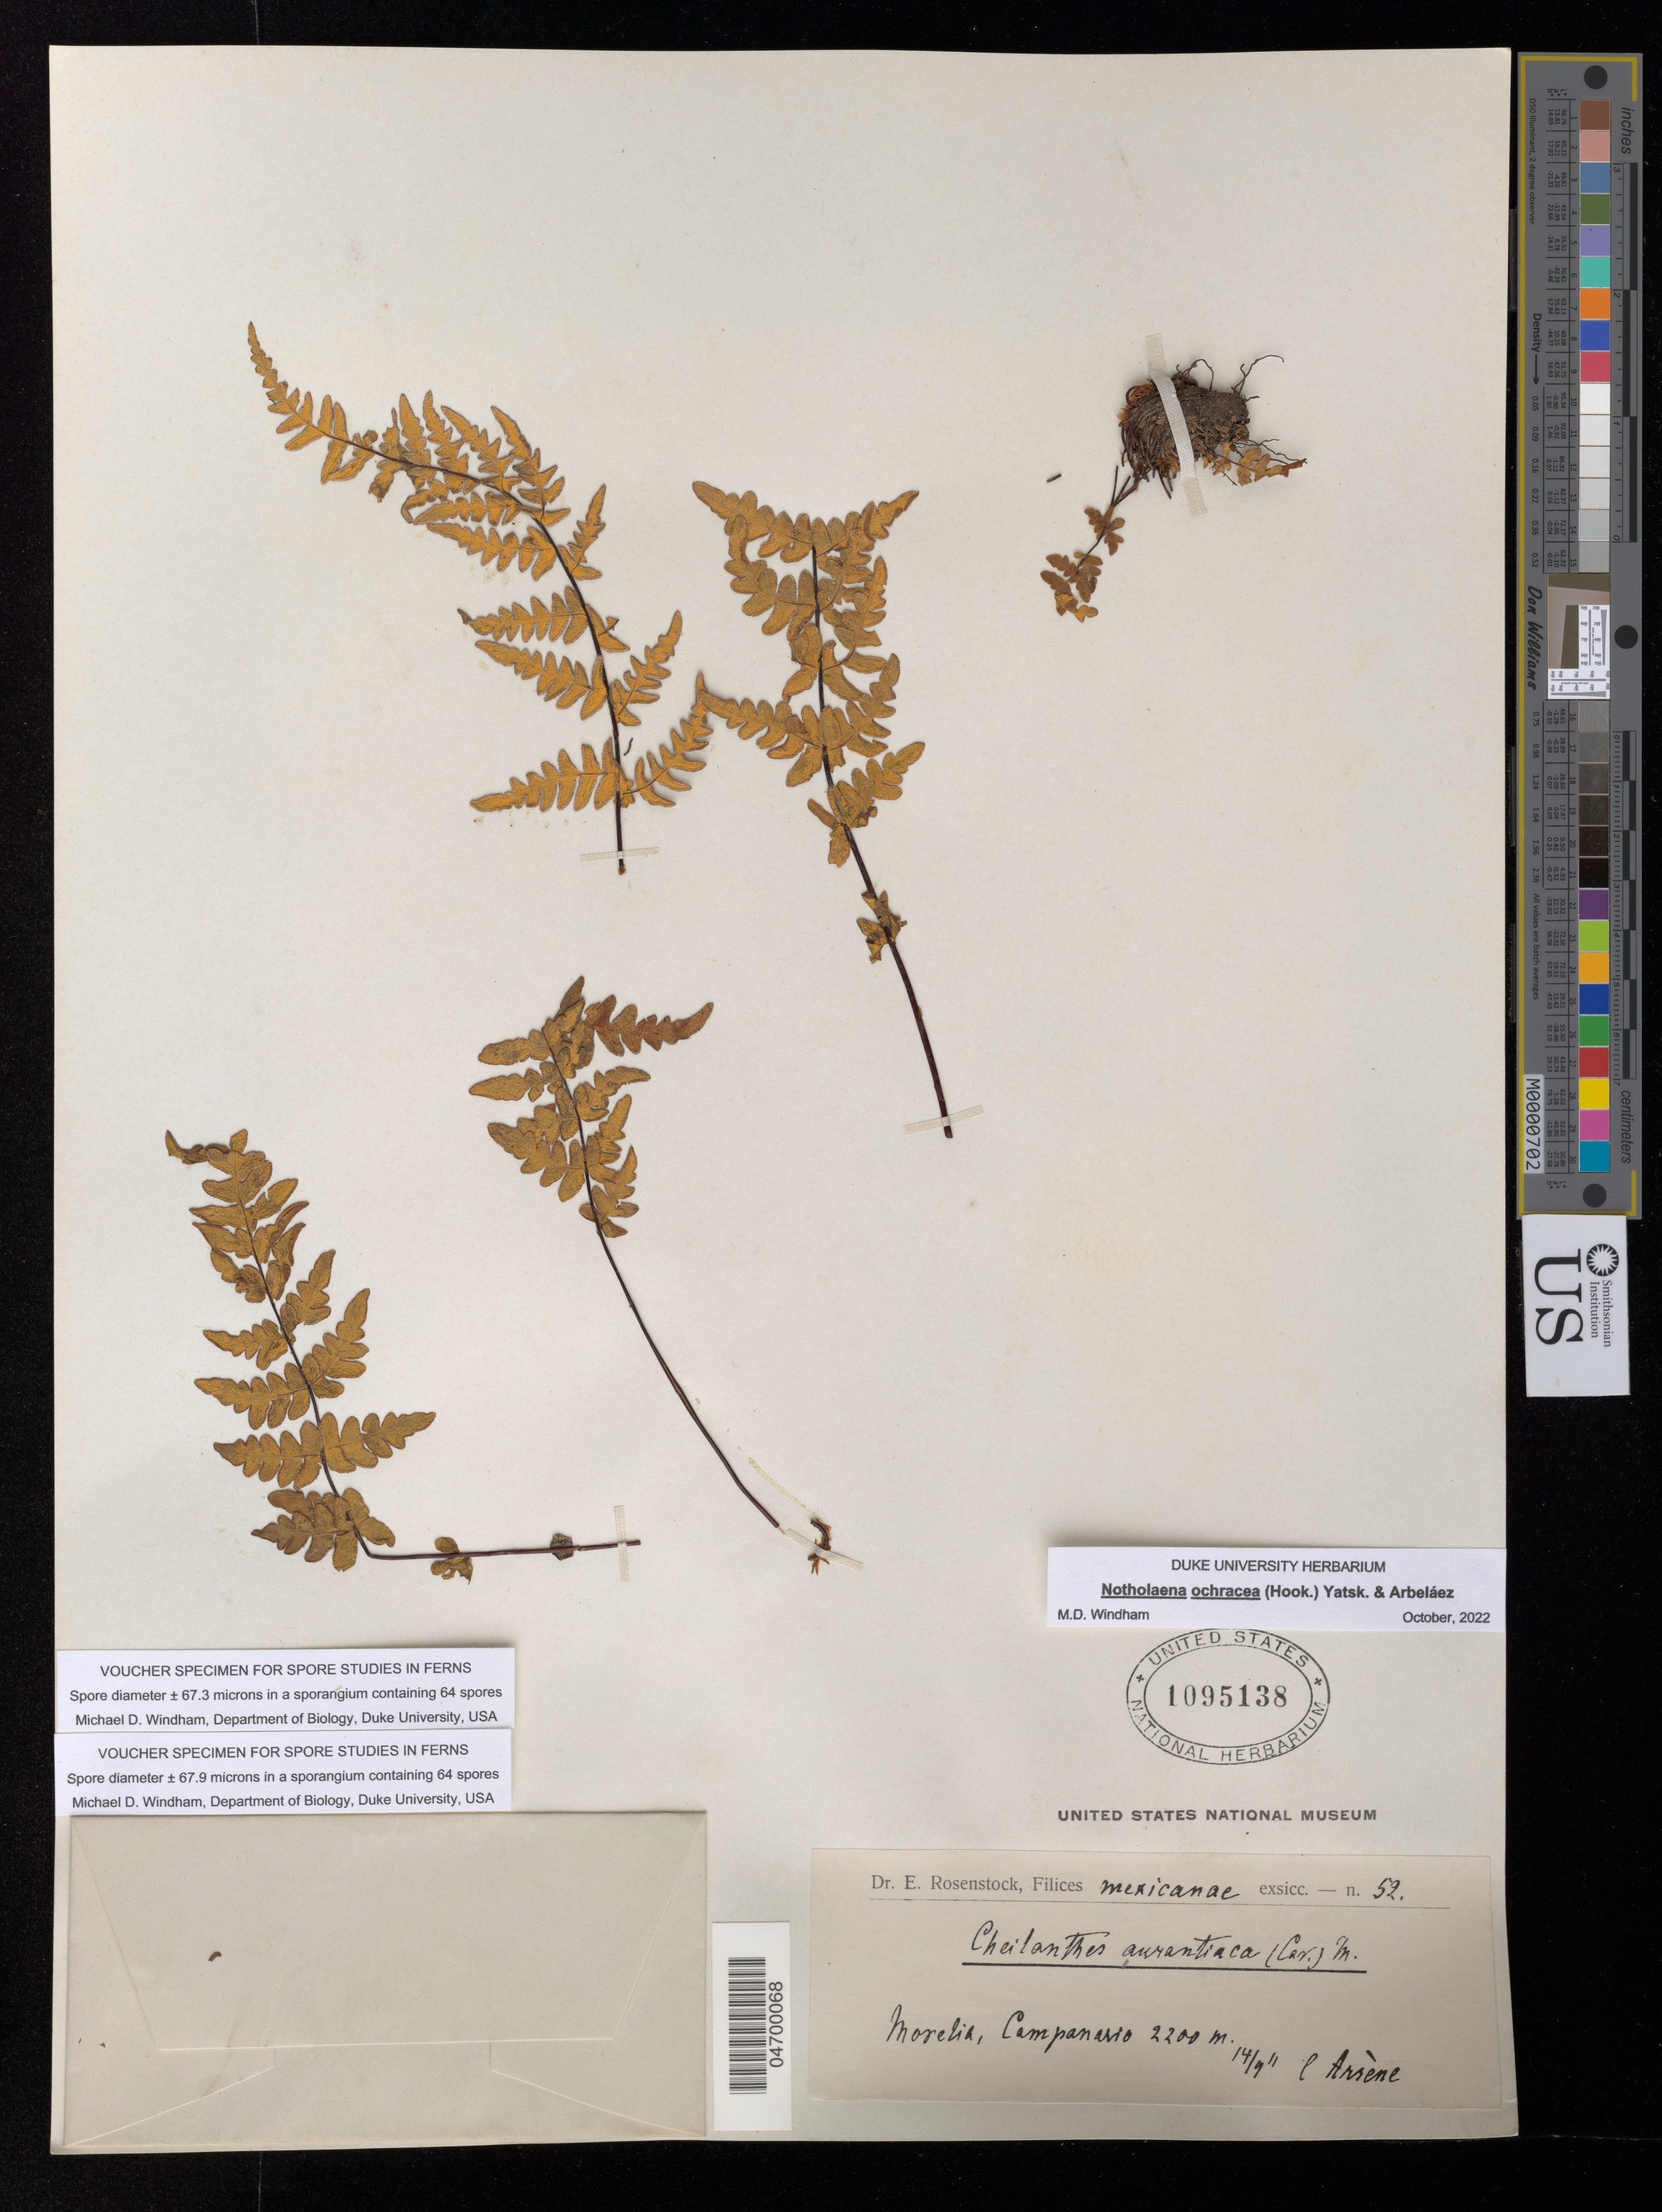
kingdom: Plantae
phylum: Tracheophyta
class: Polypodiopsida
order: Polypodiales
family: Pteridaceae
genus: Notholaena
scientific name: Notholaena ochracea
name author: (Hook.) Yatsk. & Arbaláez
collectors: -- Arsène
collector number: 52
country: Mexico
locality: Mexicanae. Morelia, Campanario.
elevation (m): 2200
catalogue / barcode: US 1095138